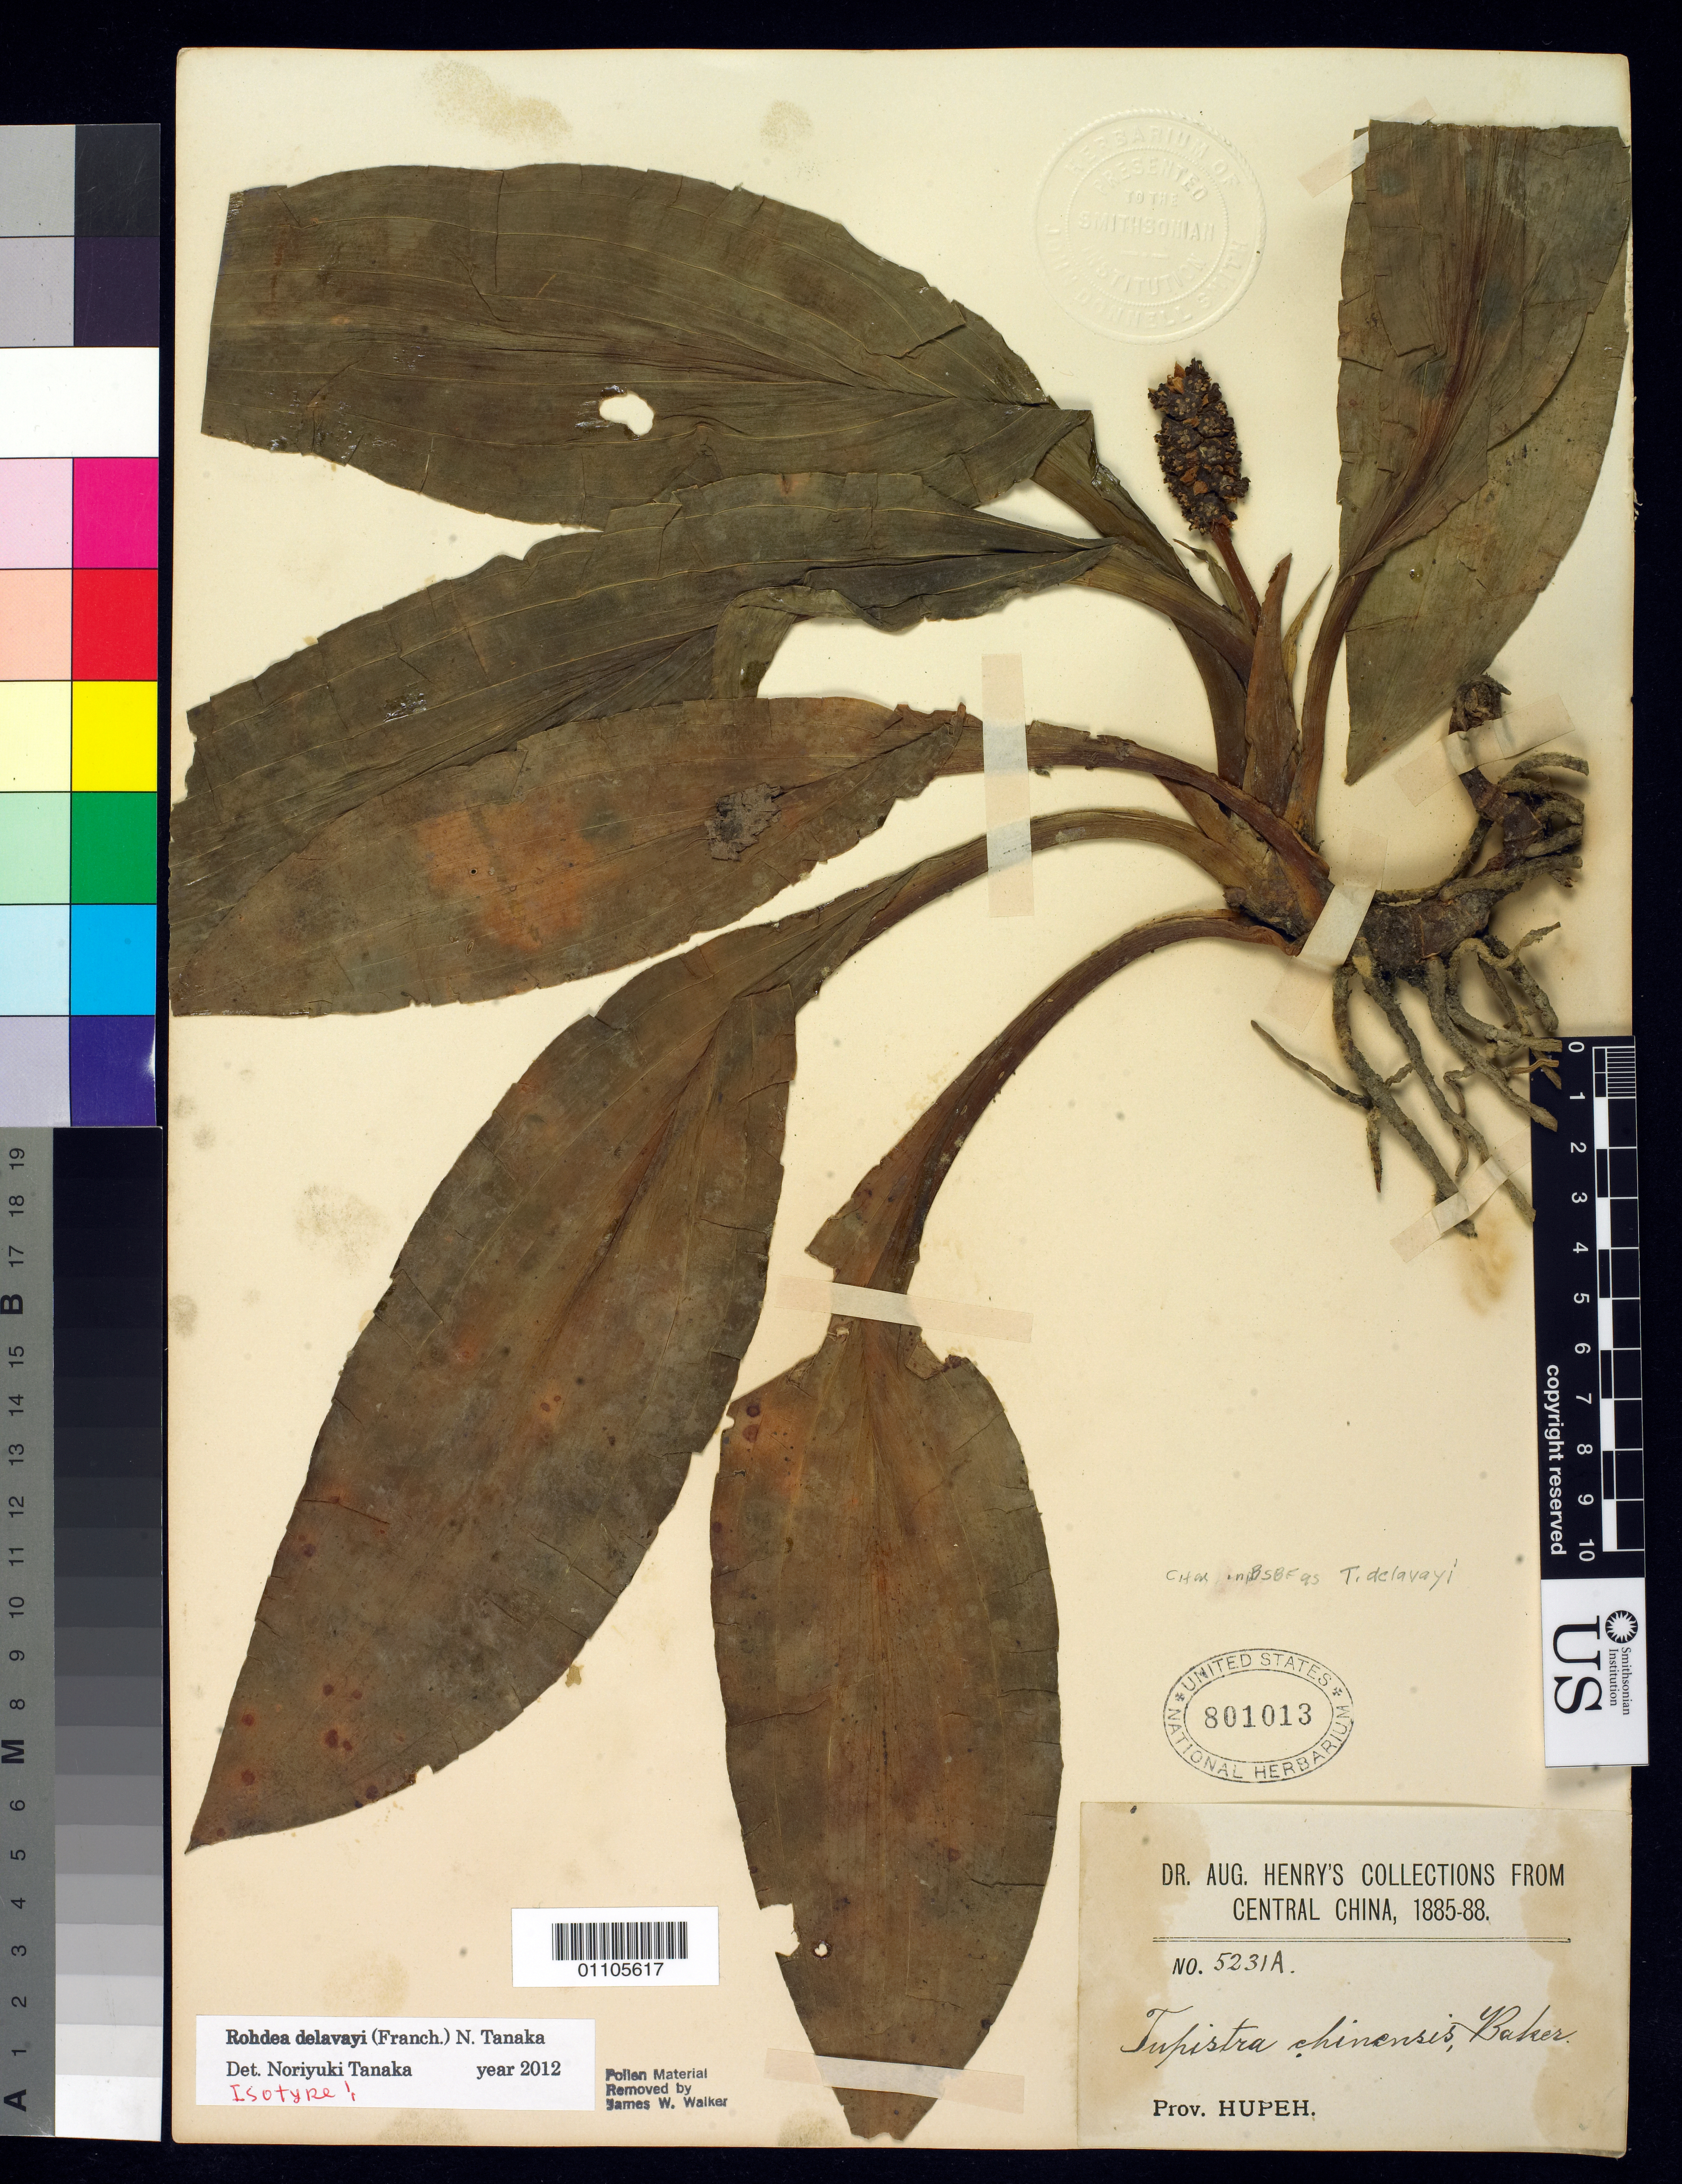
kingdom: Plantae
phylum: Tracheophyta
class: Liliopsida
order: Asparagales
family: Asparagaceae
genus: Tupistra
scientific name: Tupistra delavayi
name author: Franch.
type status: Isolectotype; Isosyntype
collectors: A. Henry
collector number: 5231 A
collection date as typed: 1885 to -- --- 1888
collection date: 1885/1888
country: China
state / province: Hubei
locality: Prov. Hupeh.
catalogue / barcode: US 801013